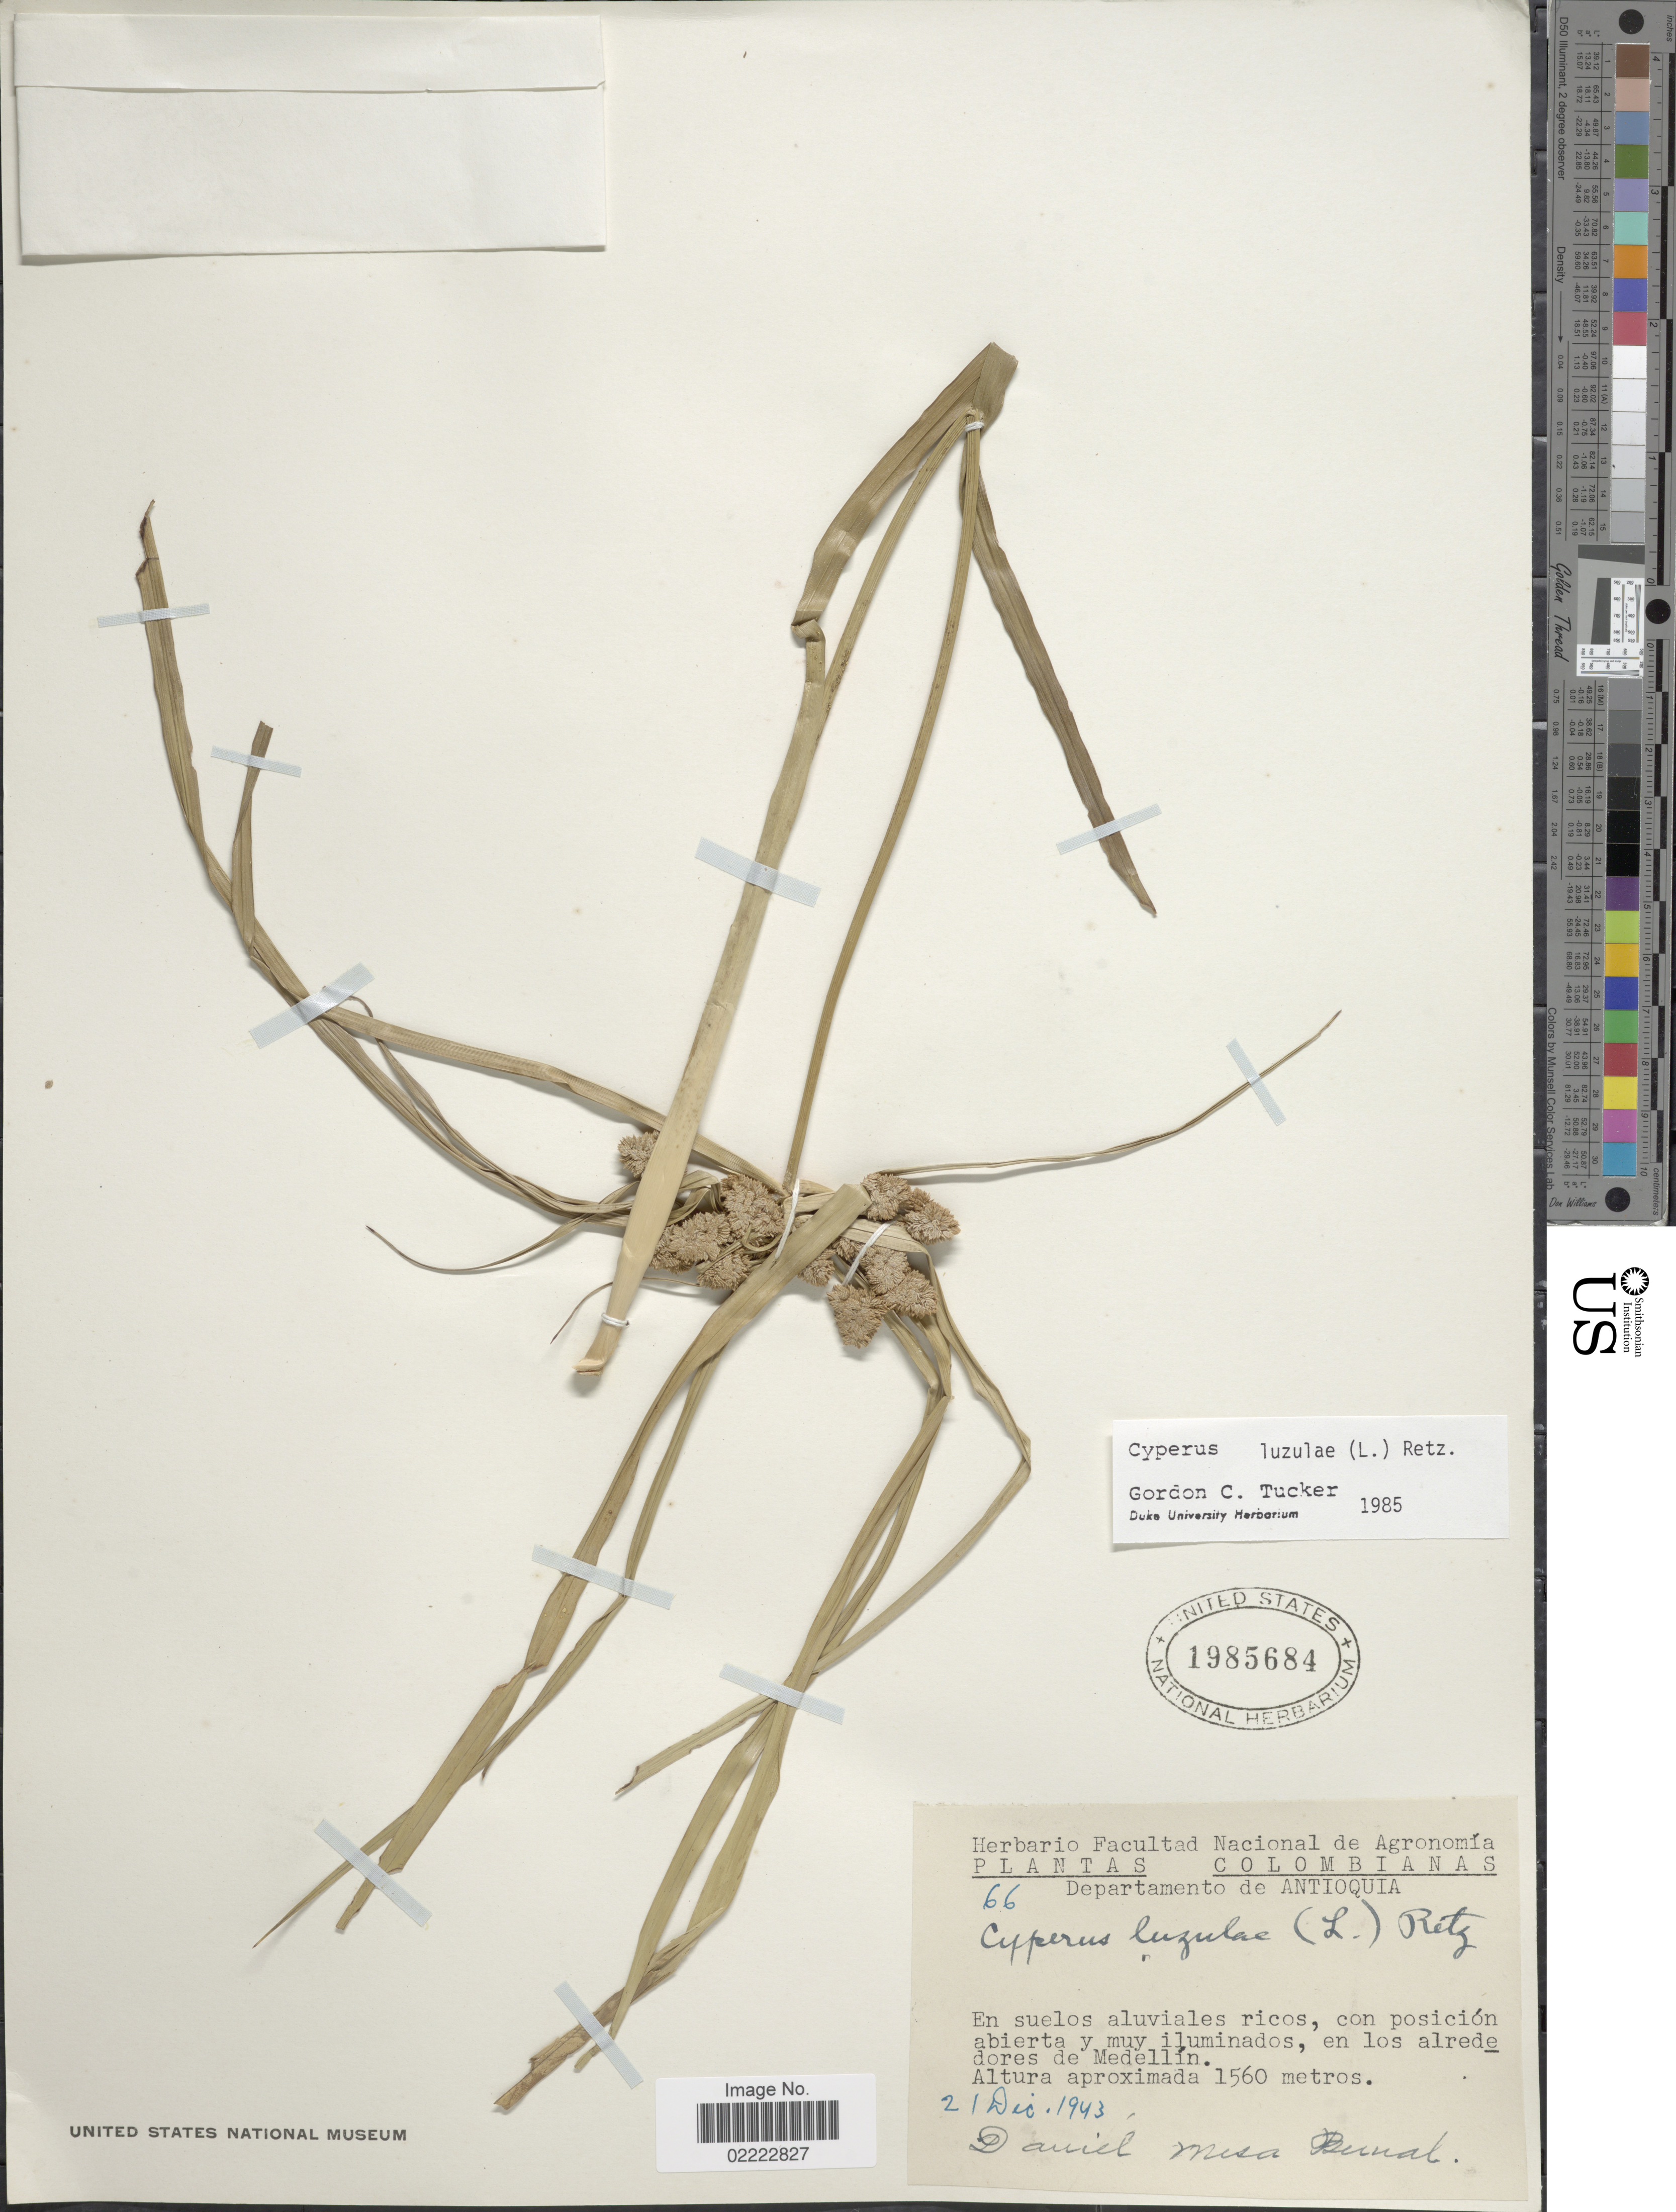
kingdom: Plantae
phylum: Tracheophyta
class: Liliopsida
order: Poales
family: Cyperaceae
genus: Cyperus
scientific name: Cyperus luzulae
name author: (L.) Rottb. ex Retz.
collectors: D. Mesa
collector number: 66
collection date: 1943-12-21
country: Colombia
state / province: Antioquia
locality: Departamento de Antioquia, En suelos aliviales ricos, con posición abierta y muy iluminados, en los alrededores de Medellín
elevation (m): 1560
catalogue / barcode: US 1985684